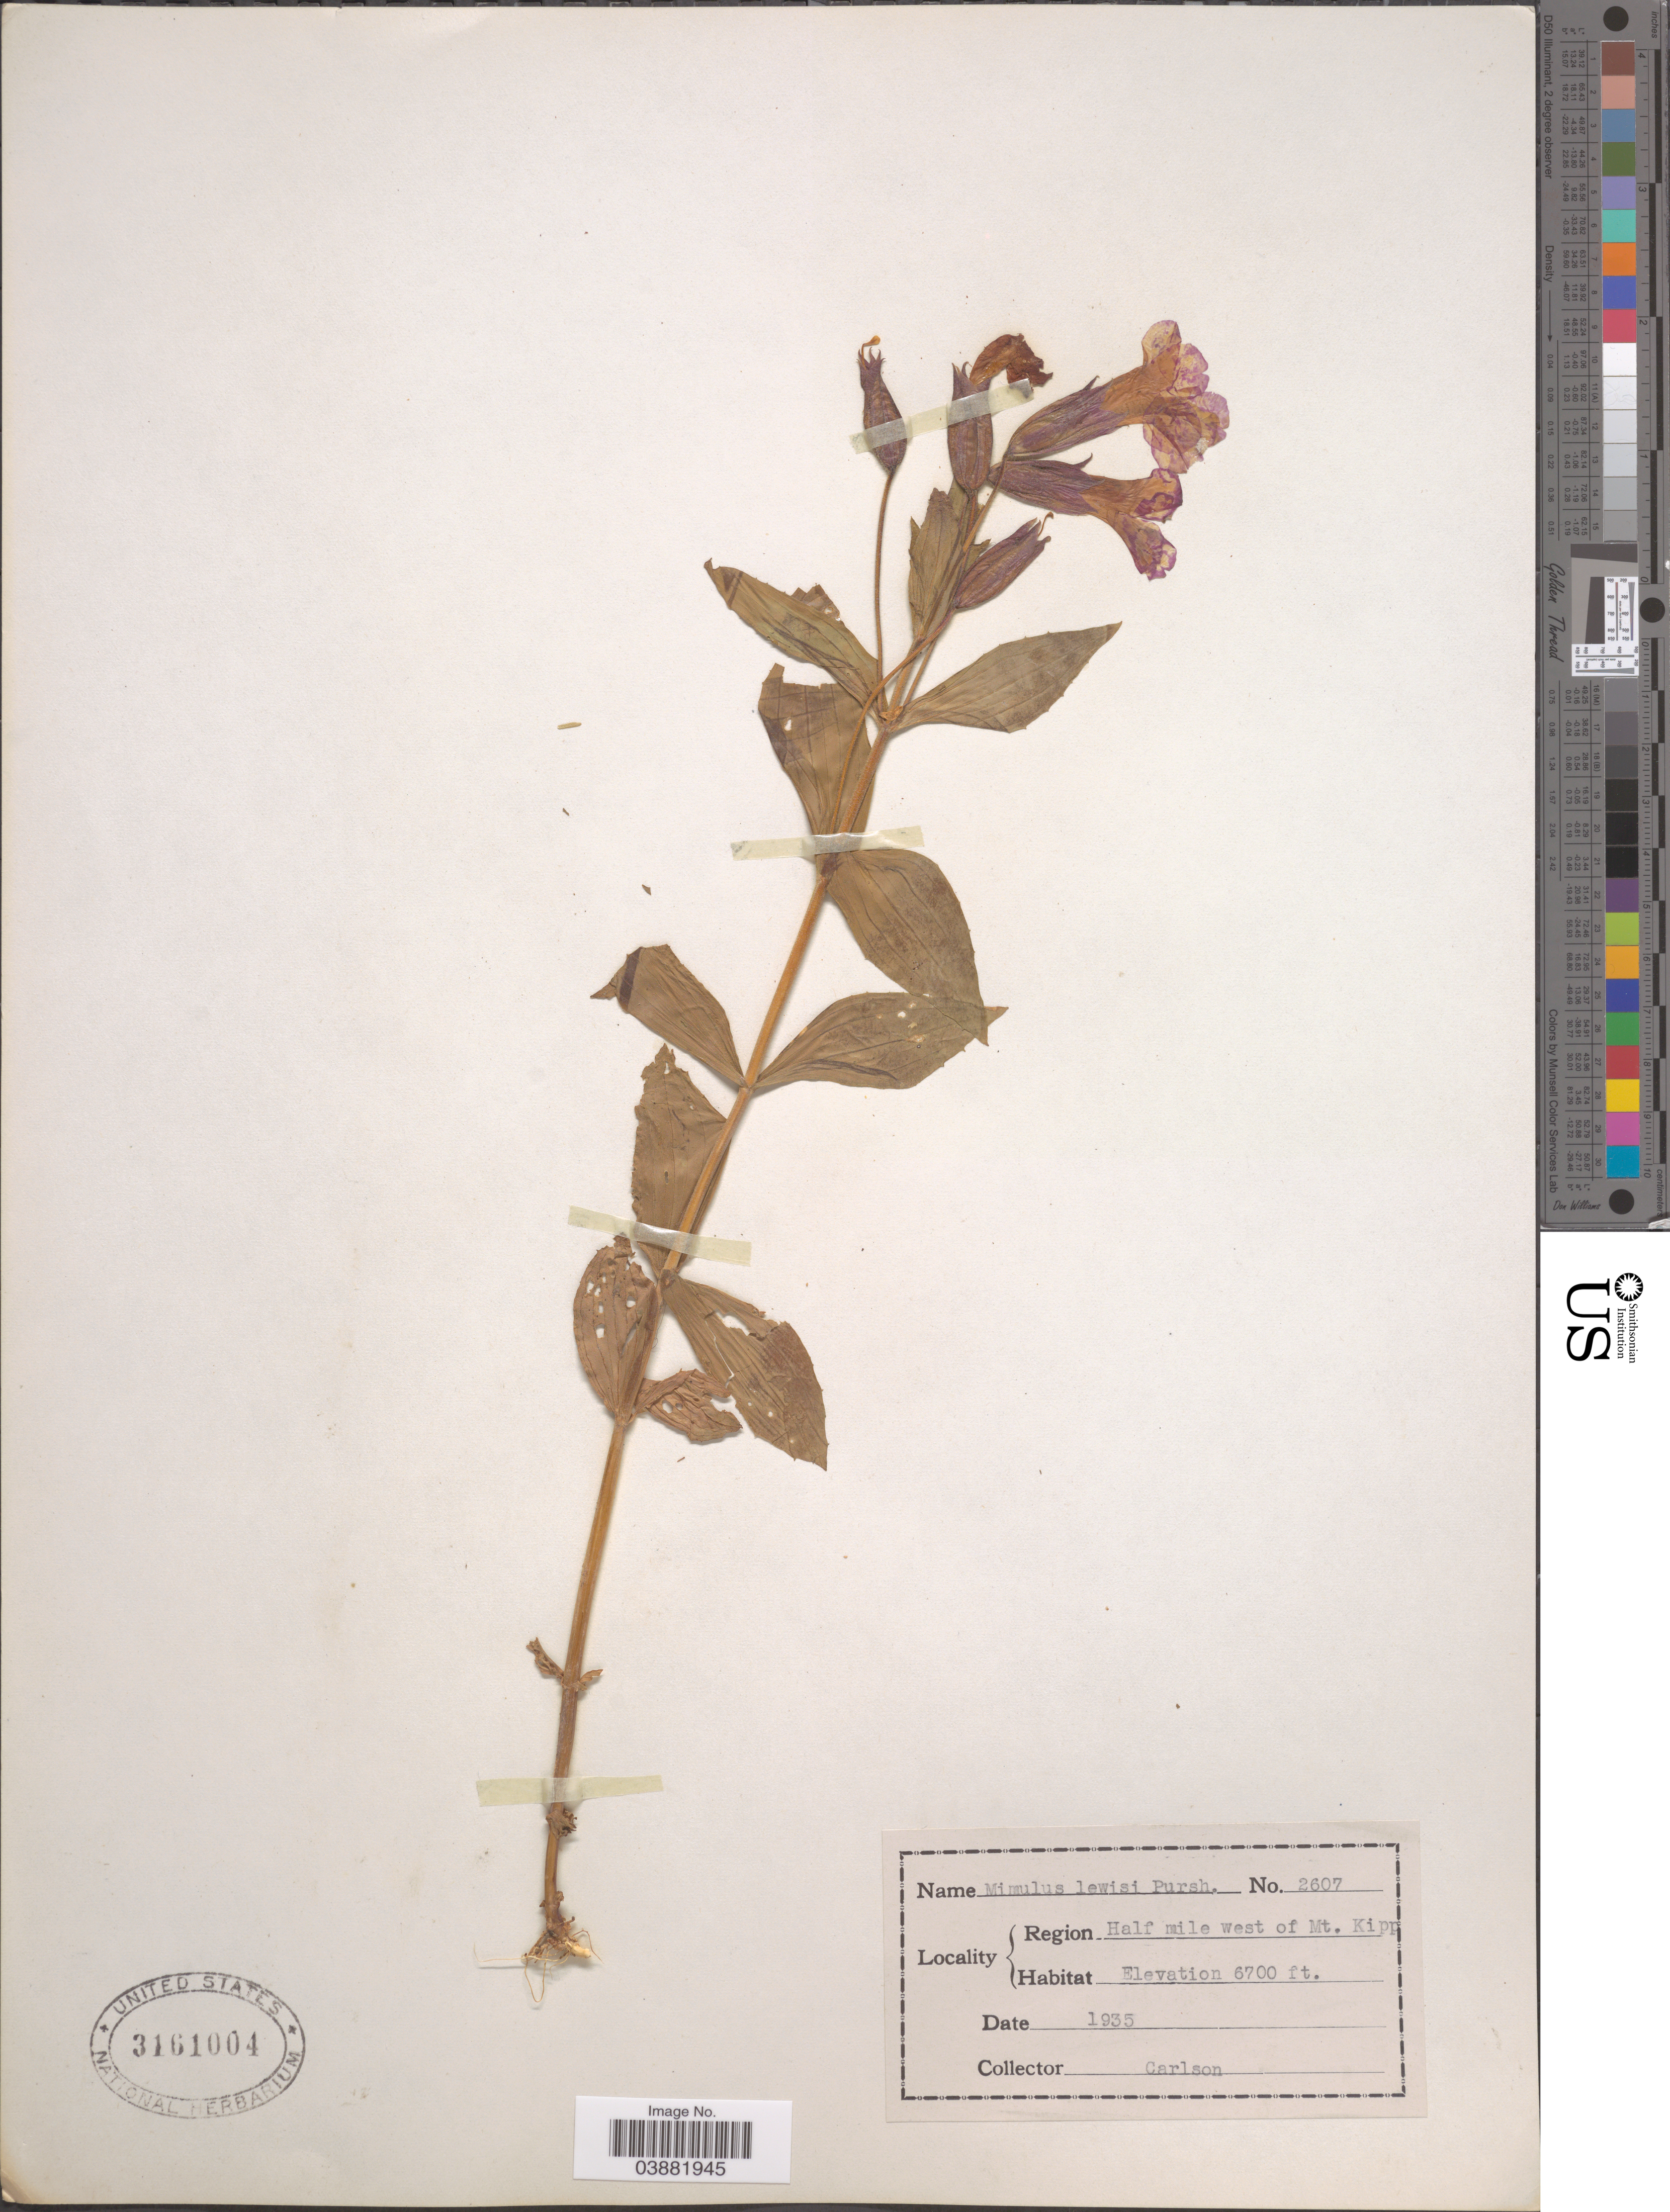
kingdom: Plantae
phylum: Tracheophyta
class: Magnoliopsida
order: Lamiales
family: Phrymaceae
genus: Mimulus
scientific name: Mimulus lewisii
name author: Pursh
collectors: -. Carlson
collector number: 2607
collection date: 1935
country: United States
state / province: Montana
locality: Region Half mile west of Mt. Kipp.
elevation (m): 2042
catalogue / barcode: US 3161004